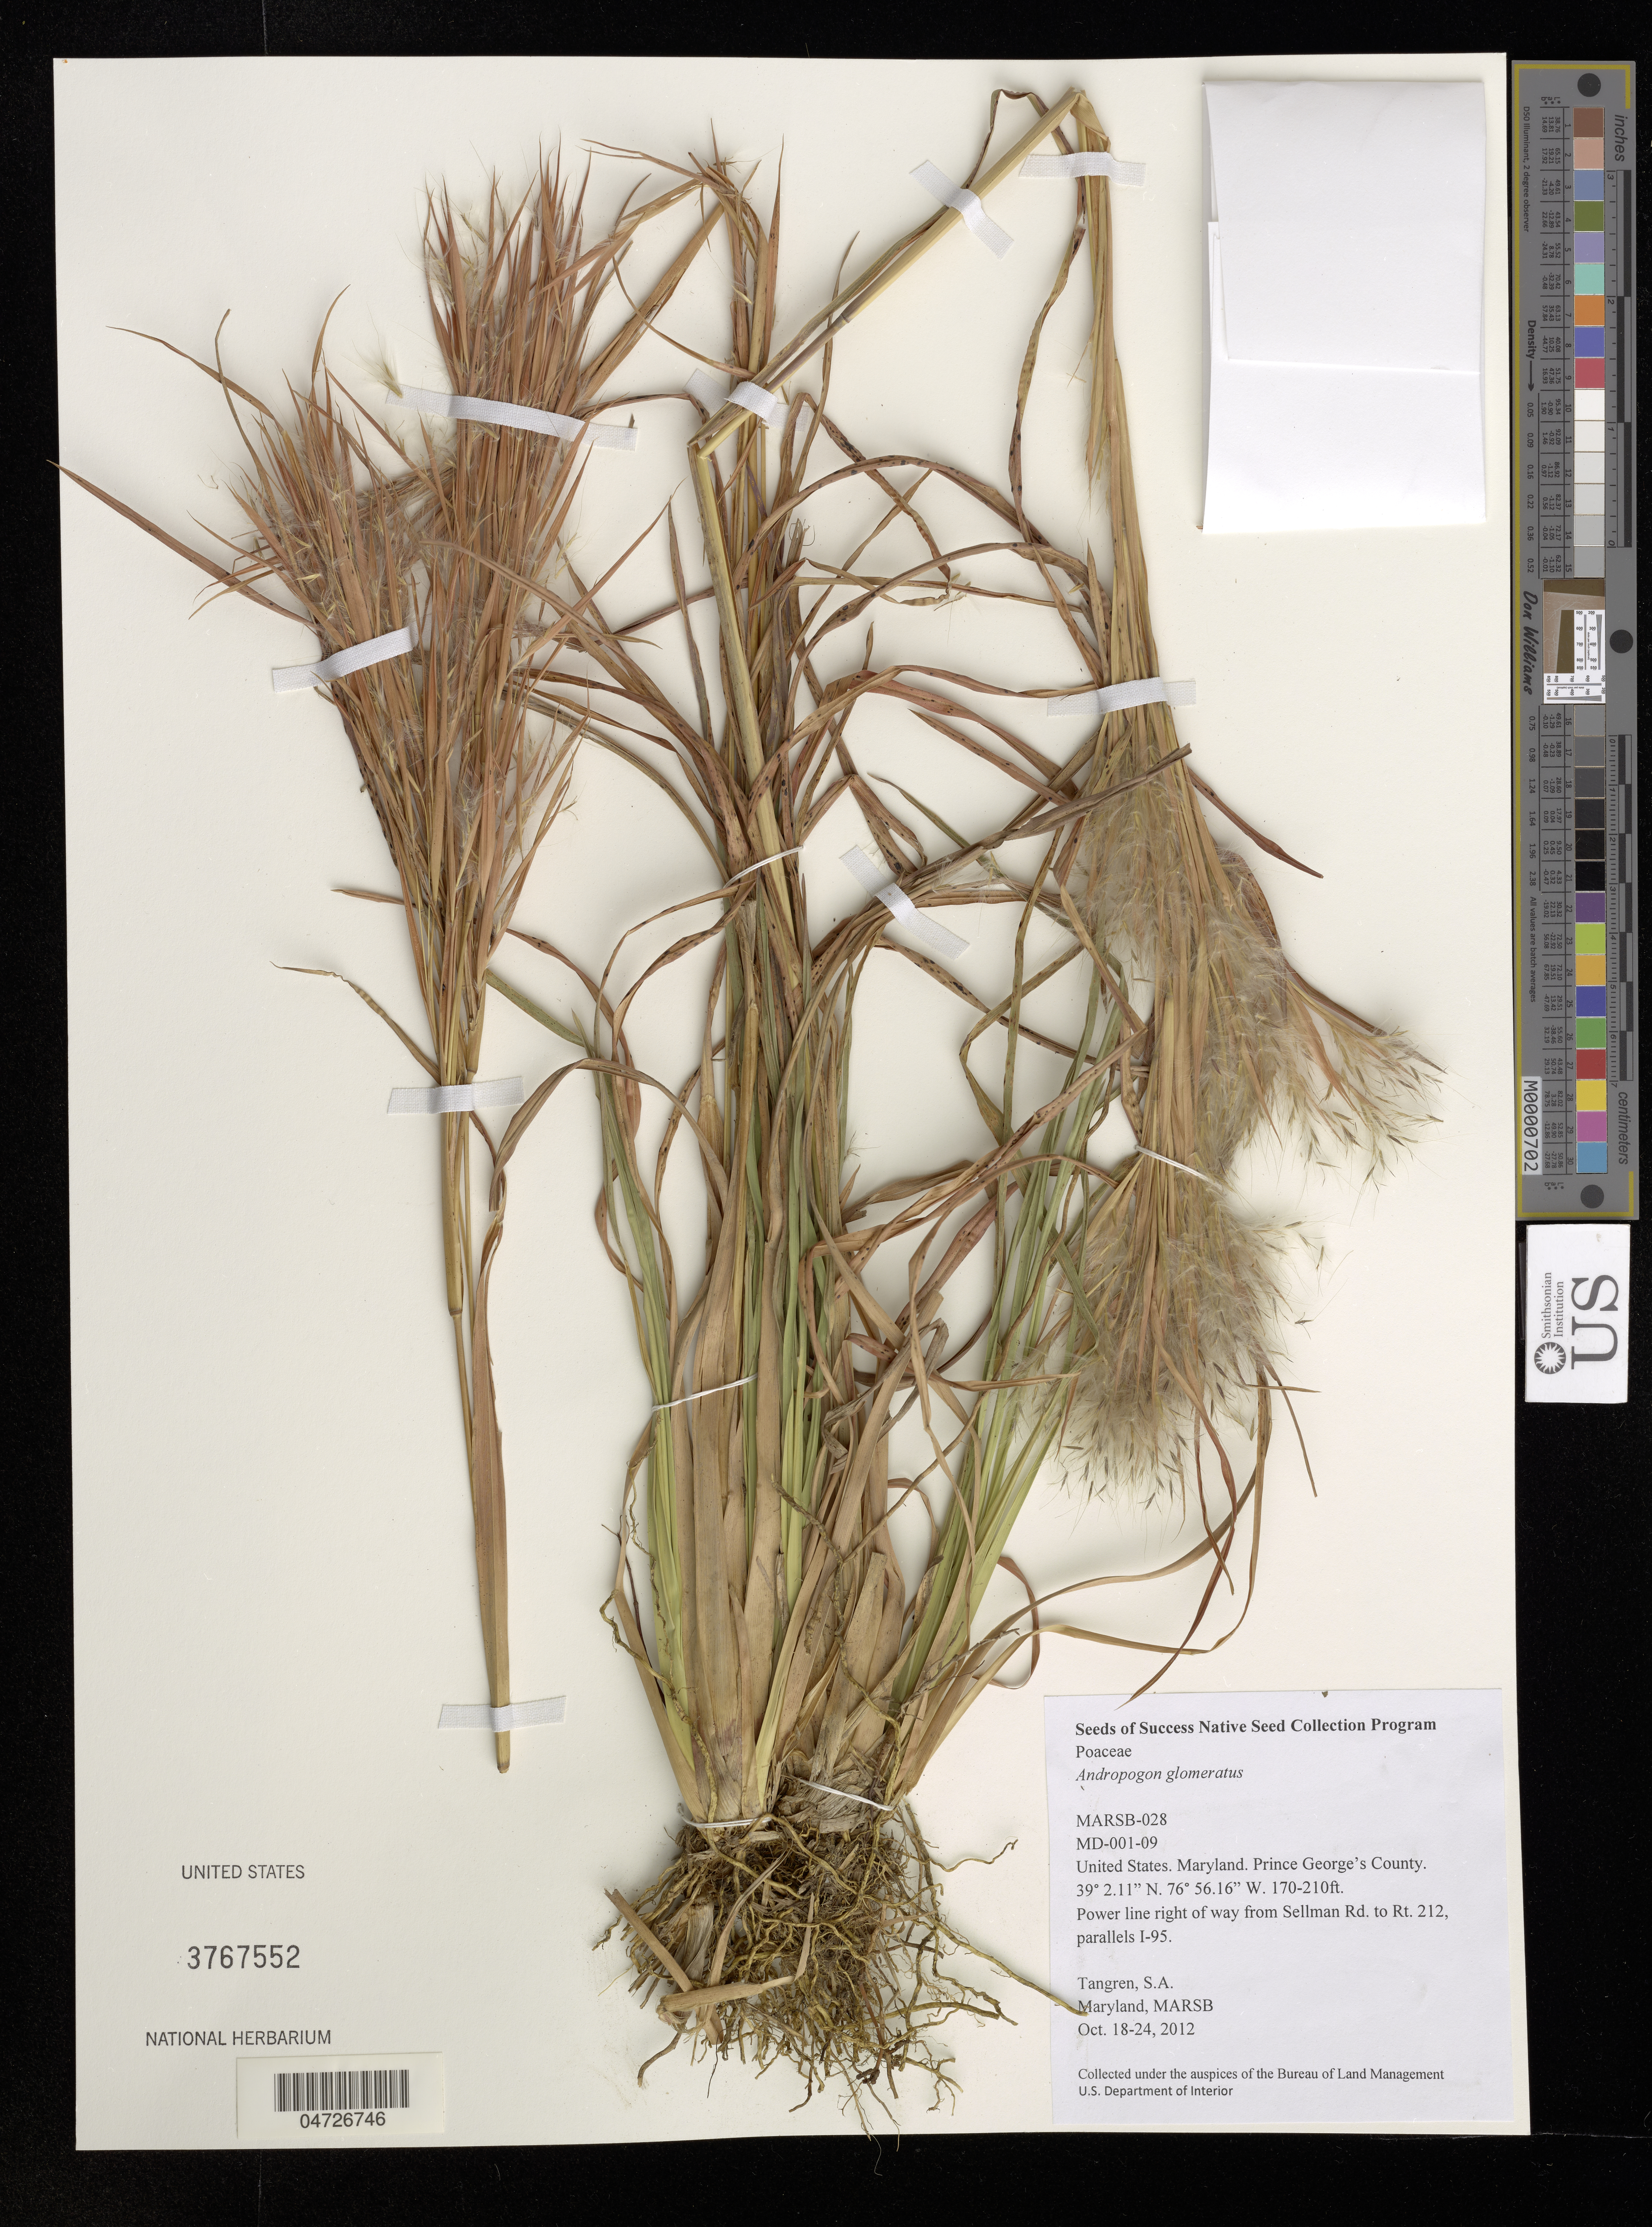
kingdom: Plantae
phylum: Tracheophyta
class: Liliopsida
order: Poales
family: Poaceae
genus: Andropogon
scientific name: Andropogon glomeratus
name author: (Walter) Britton, Stearns & Poggenb.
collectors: S. Tangren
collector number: MD-001-09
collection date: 2012-10-18/2012-10-24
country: United States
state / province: Maryland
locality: Prince George's County. Power line right of way from Sellman Rd. to Rt. 212, parallels I-95.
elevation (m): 52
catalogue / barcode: US 3767552